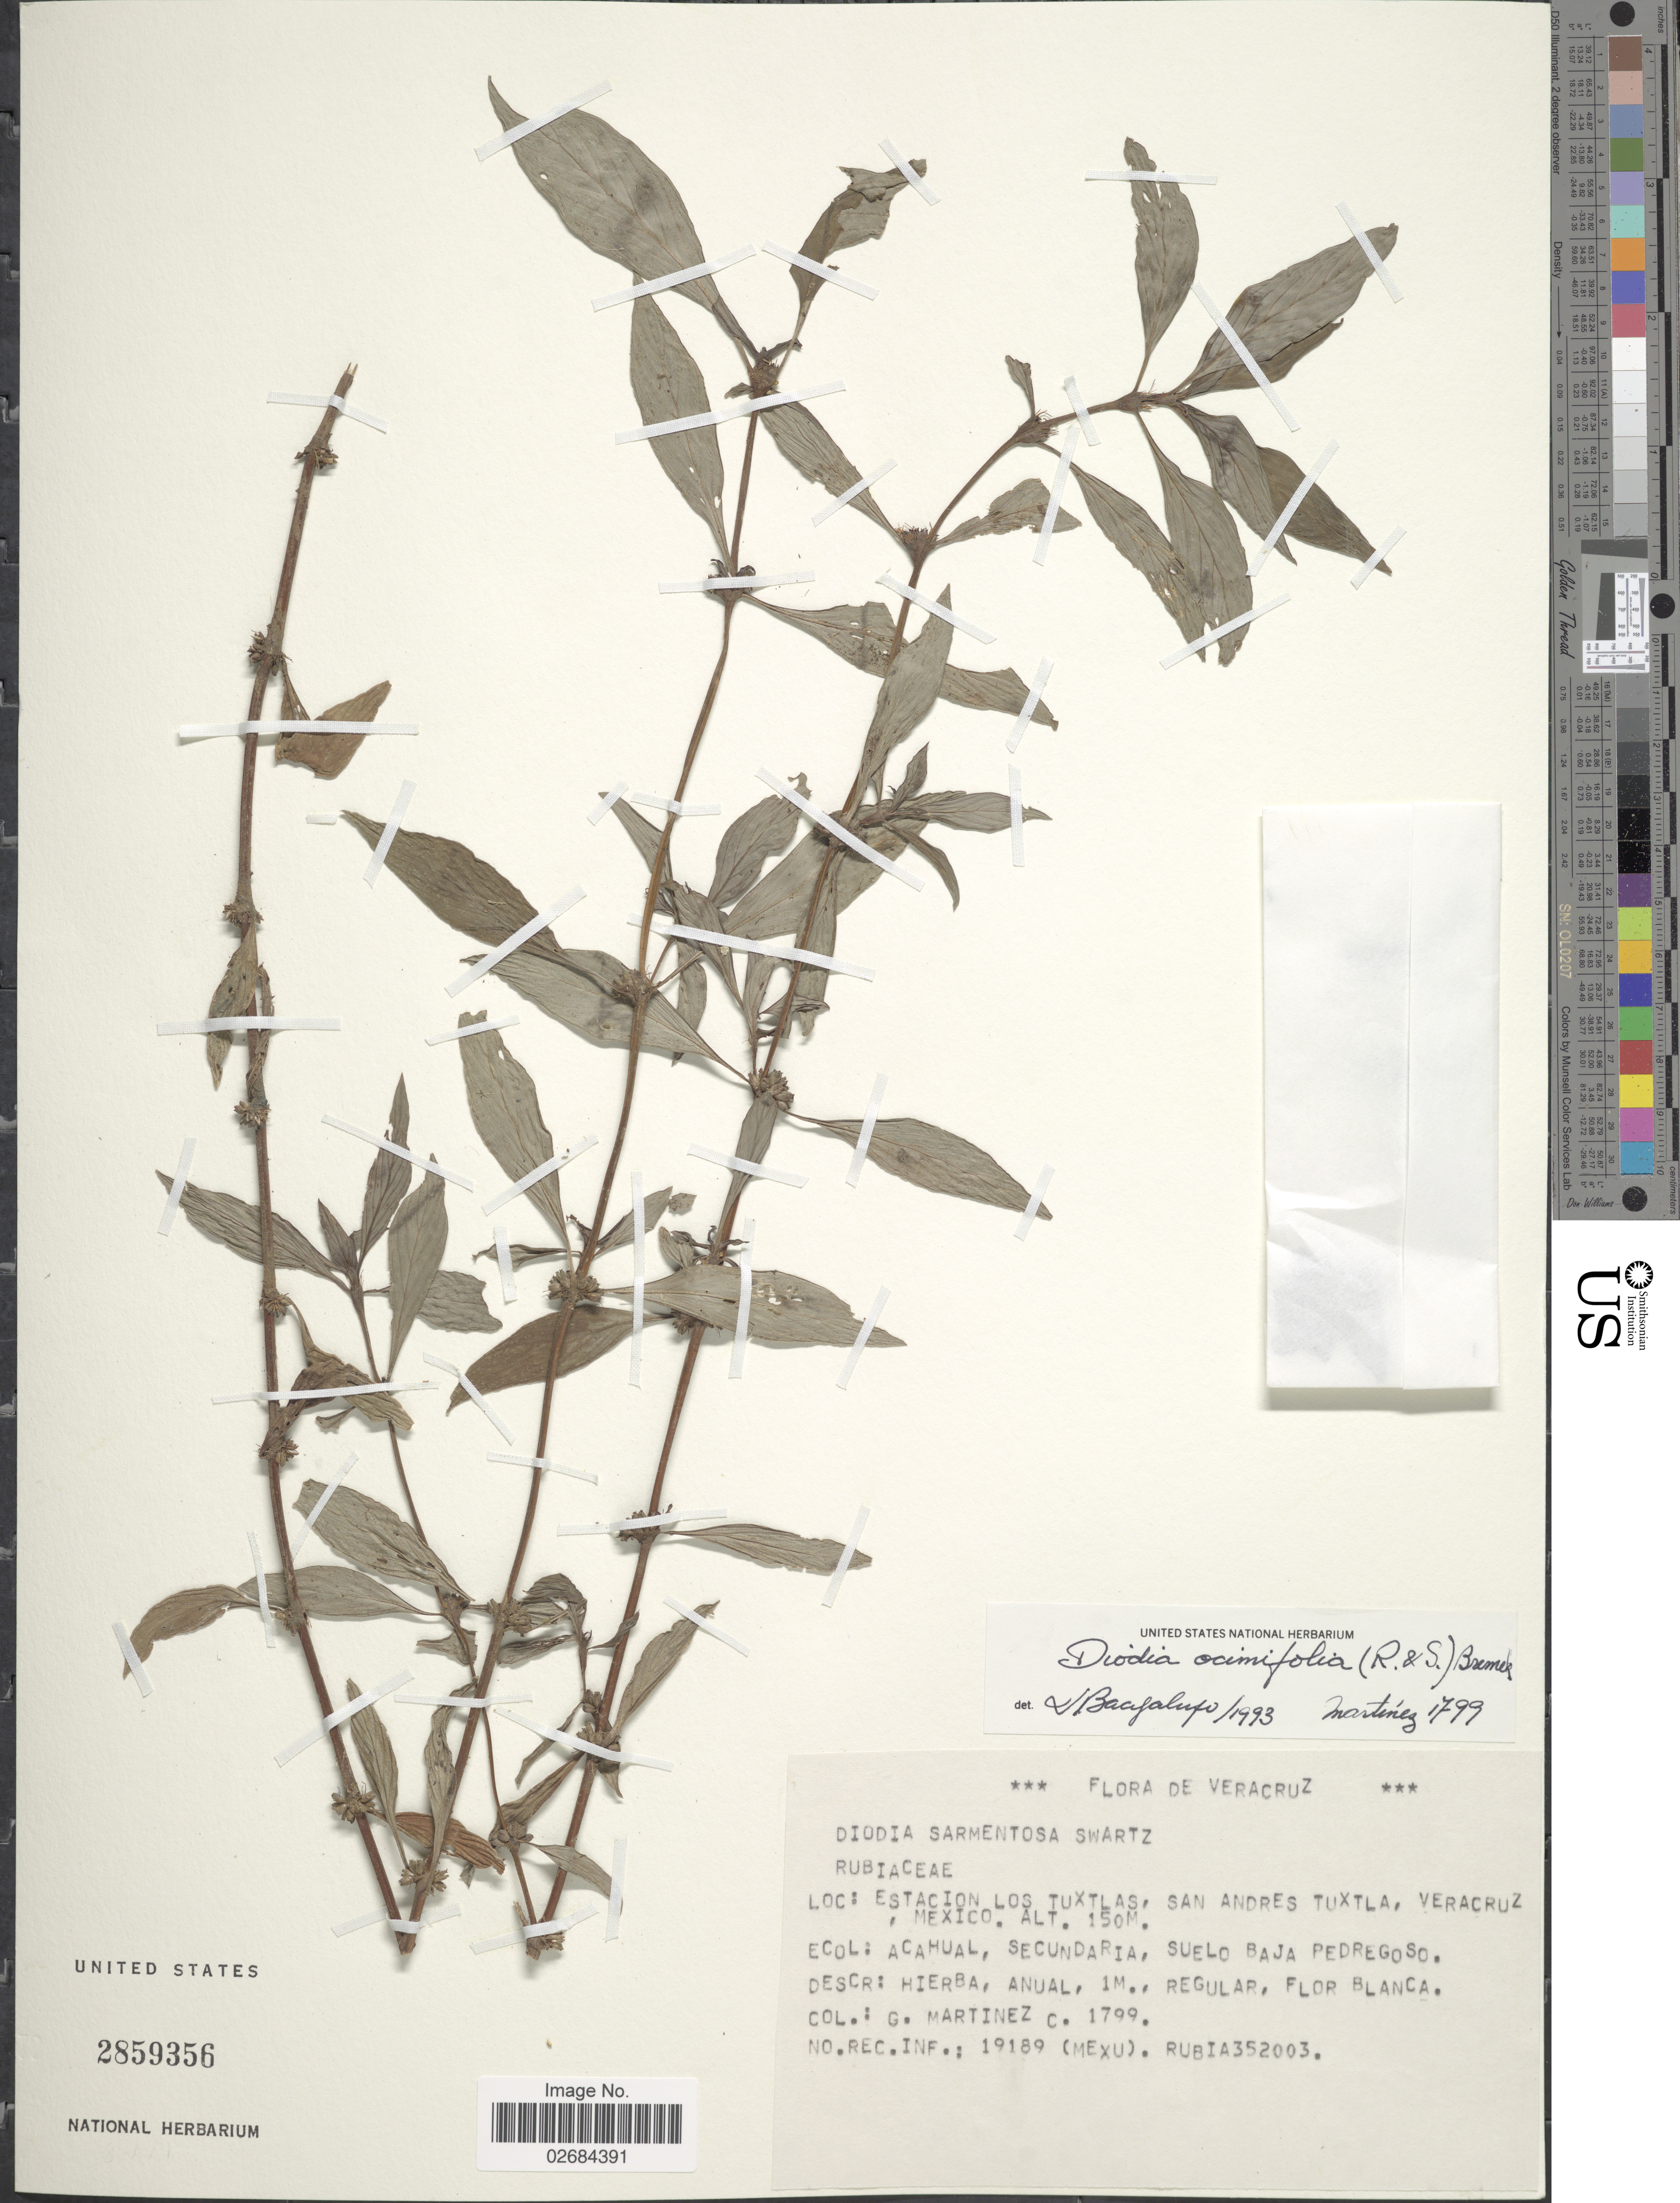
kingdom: Plantae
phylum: Tracheophyta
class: Magnoliopsida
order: Gentianales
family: Rubiaceae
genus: Diodia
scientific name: Diodia ocymifolia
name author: (Willd. ex Roem. & Schult.) Bremek.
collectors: G. Martinez C.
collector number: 1799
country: Mexico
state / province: Veracruz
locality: Veracruz. Estacion Los Tuxtlas, San Andres Tuxtla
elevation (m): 150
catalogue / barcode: US 2859356